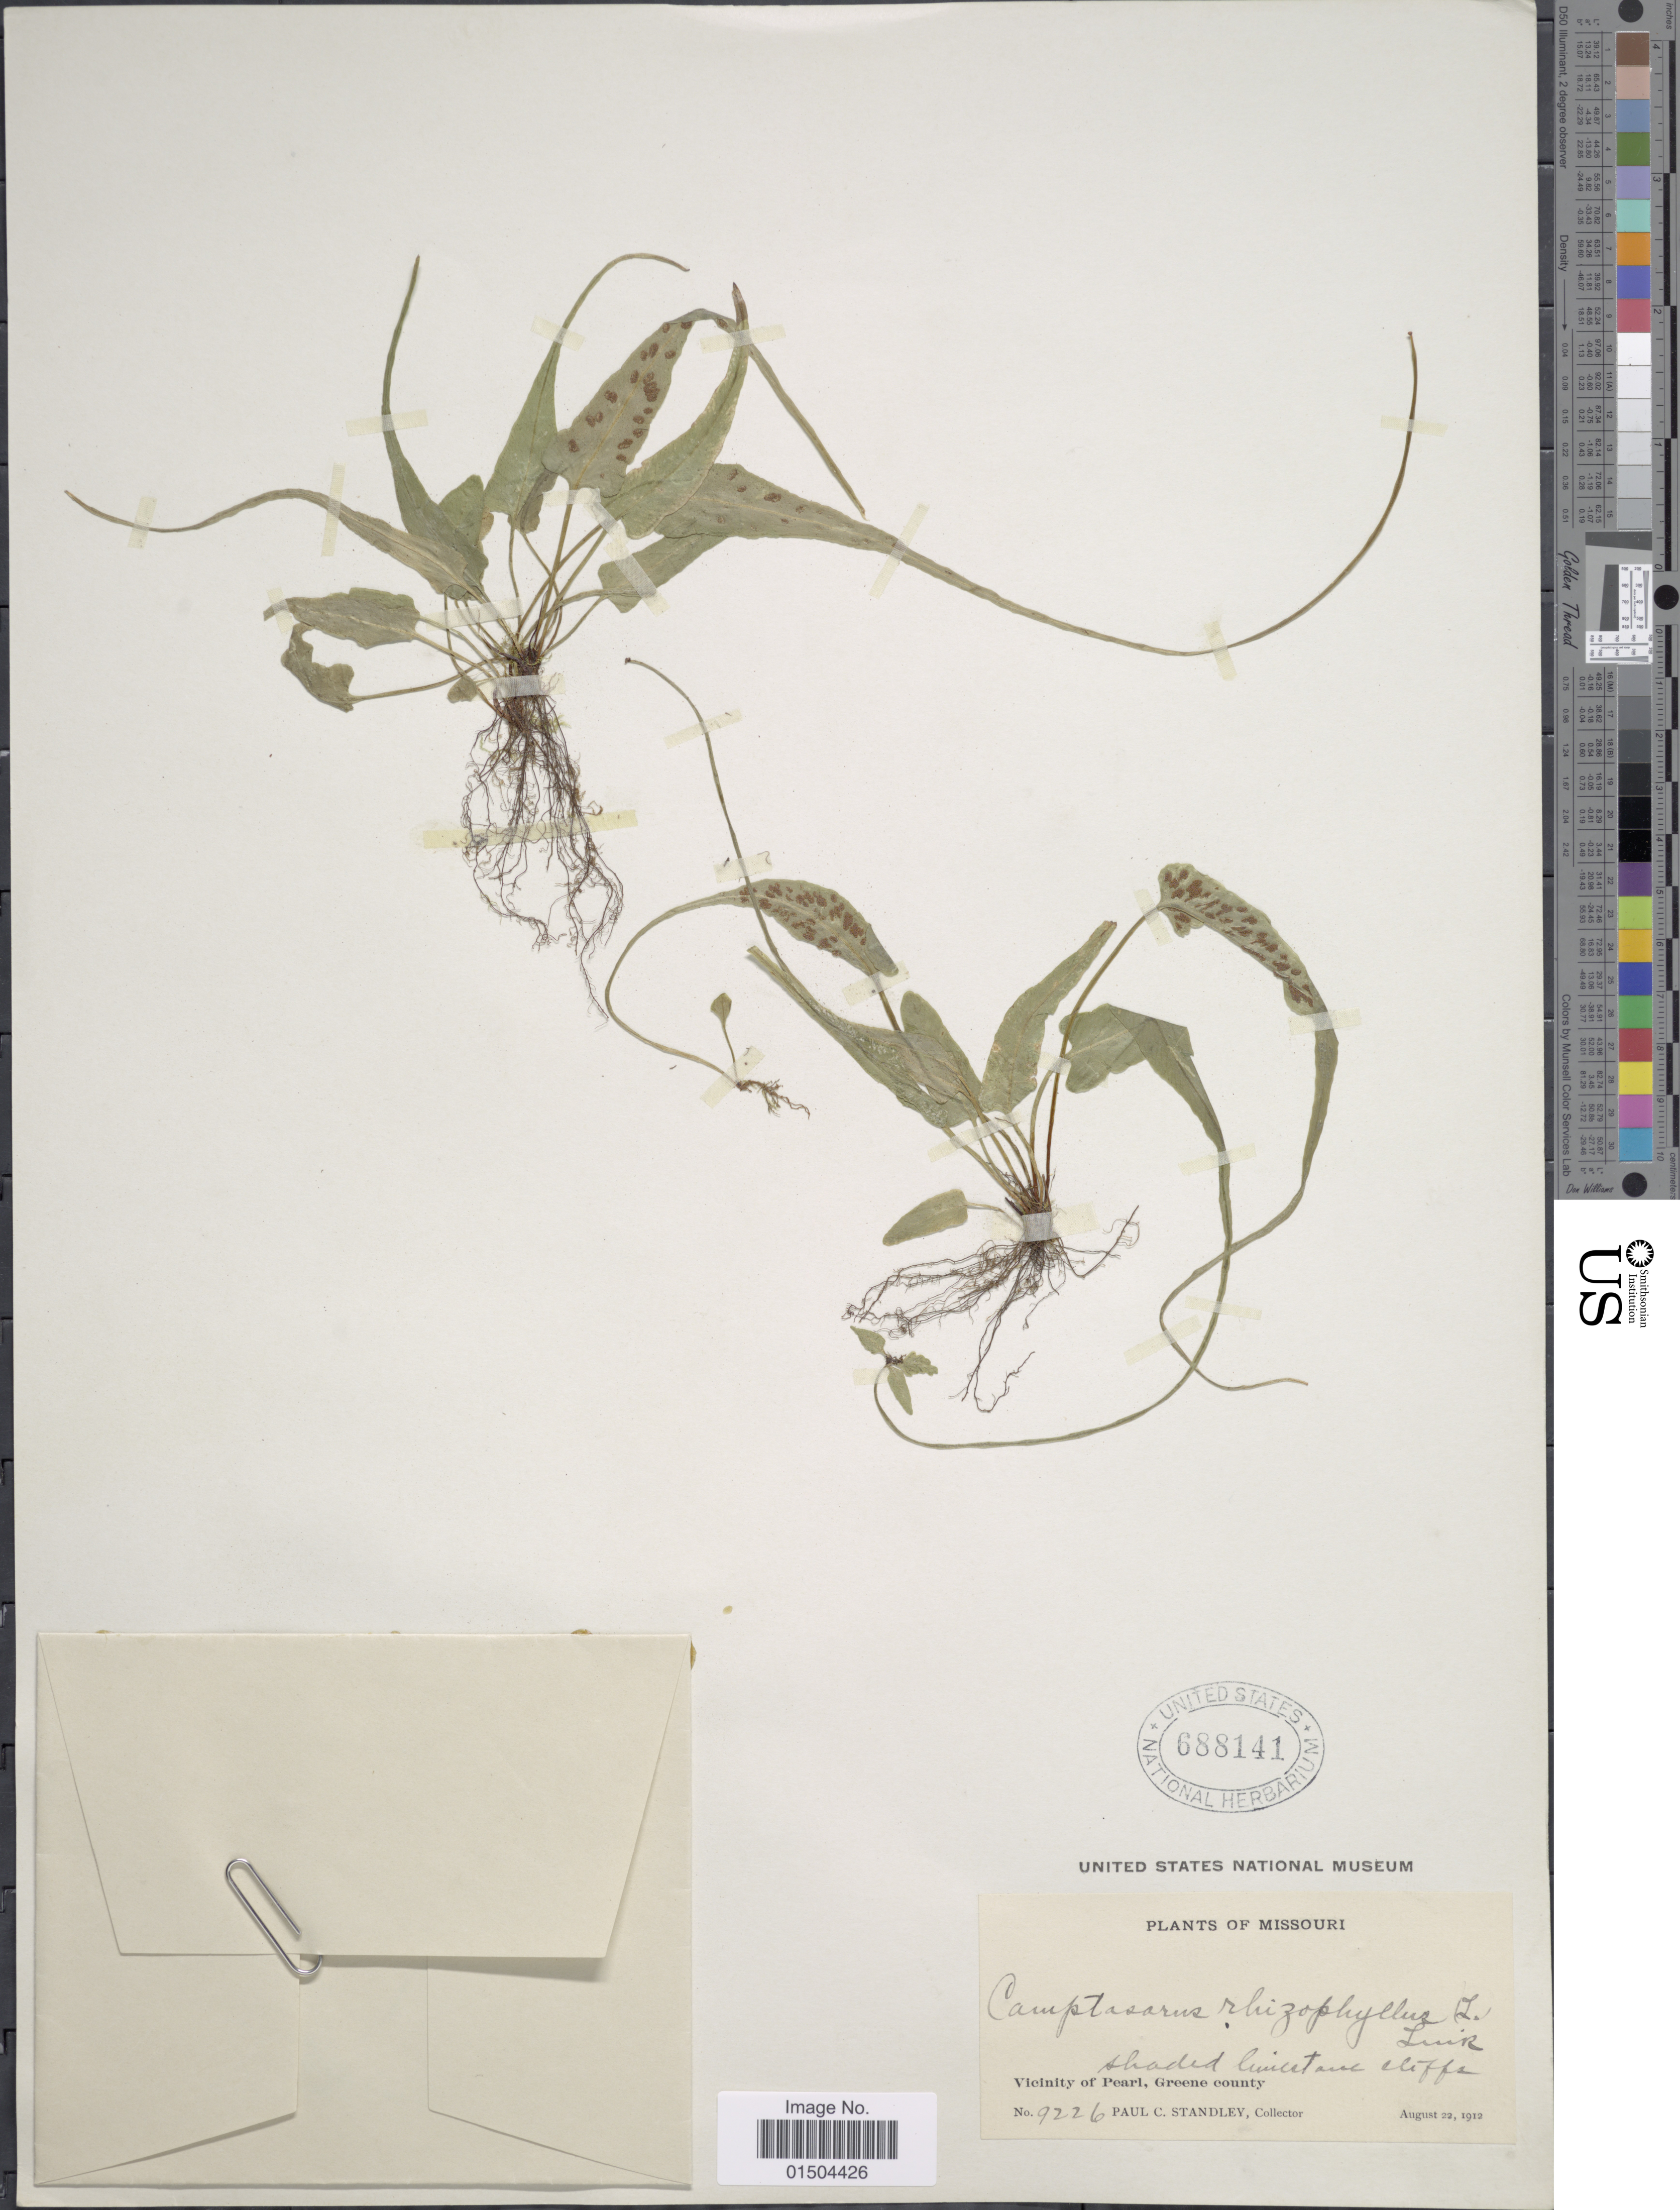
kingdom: Plantae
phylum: Tracheophyta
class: Polypodiopsida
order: Polypodiales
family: Aspleniaceae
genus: Asplenium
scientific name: Asplenium rhizophyllum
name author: L.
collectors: P. C. Standley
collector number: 9226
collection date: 1912-08-22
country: United States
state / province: Missouri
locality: Vicinity of Pearl, Greene county.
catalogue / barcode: US 688141